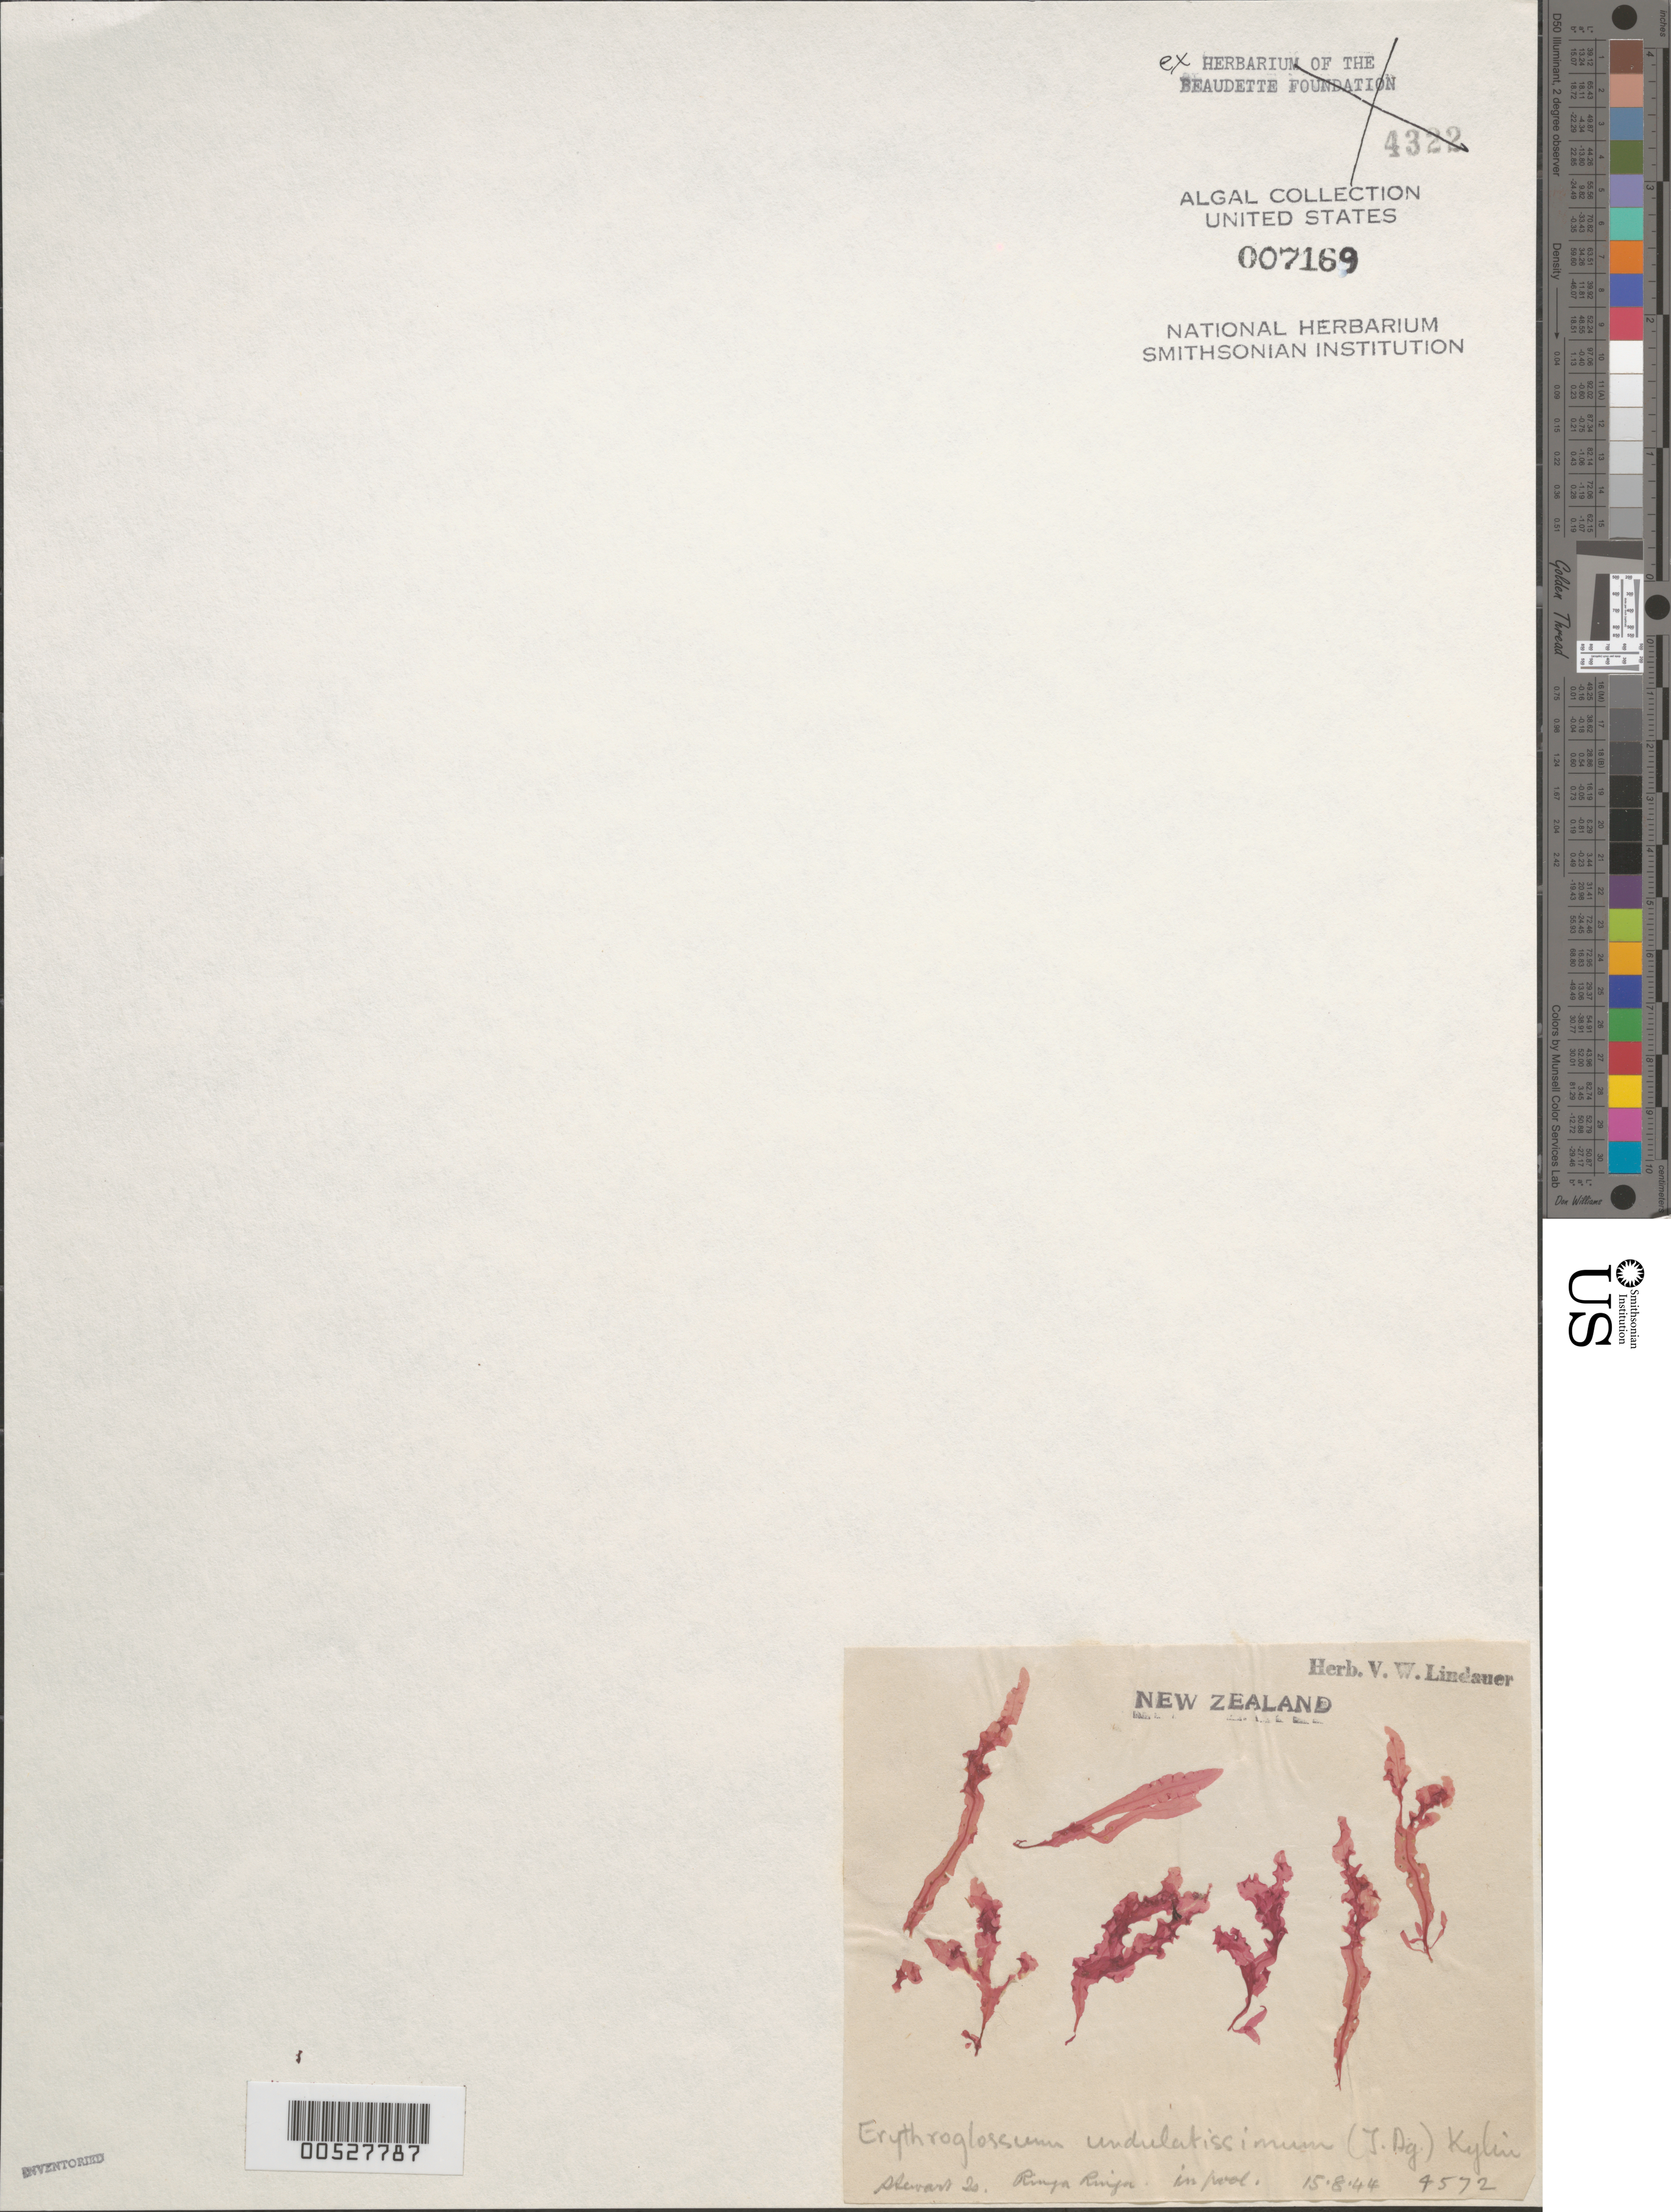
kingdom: Plantae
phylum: Rhodophyta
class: Florideophyceae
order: Ceramiales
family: Delesseriaceae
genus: Erythroglossum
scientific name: Erythroglossum undulatissimum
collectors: V. Lindauer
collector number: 4572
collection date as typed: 15 Aug 1944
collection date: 1944-08-15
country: New Zealand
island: Stewart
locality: Ringaringa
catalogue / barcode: US 7169